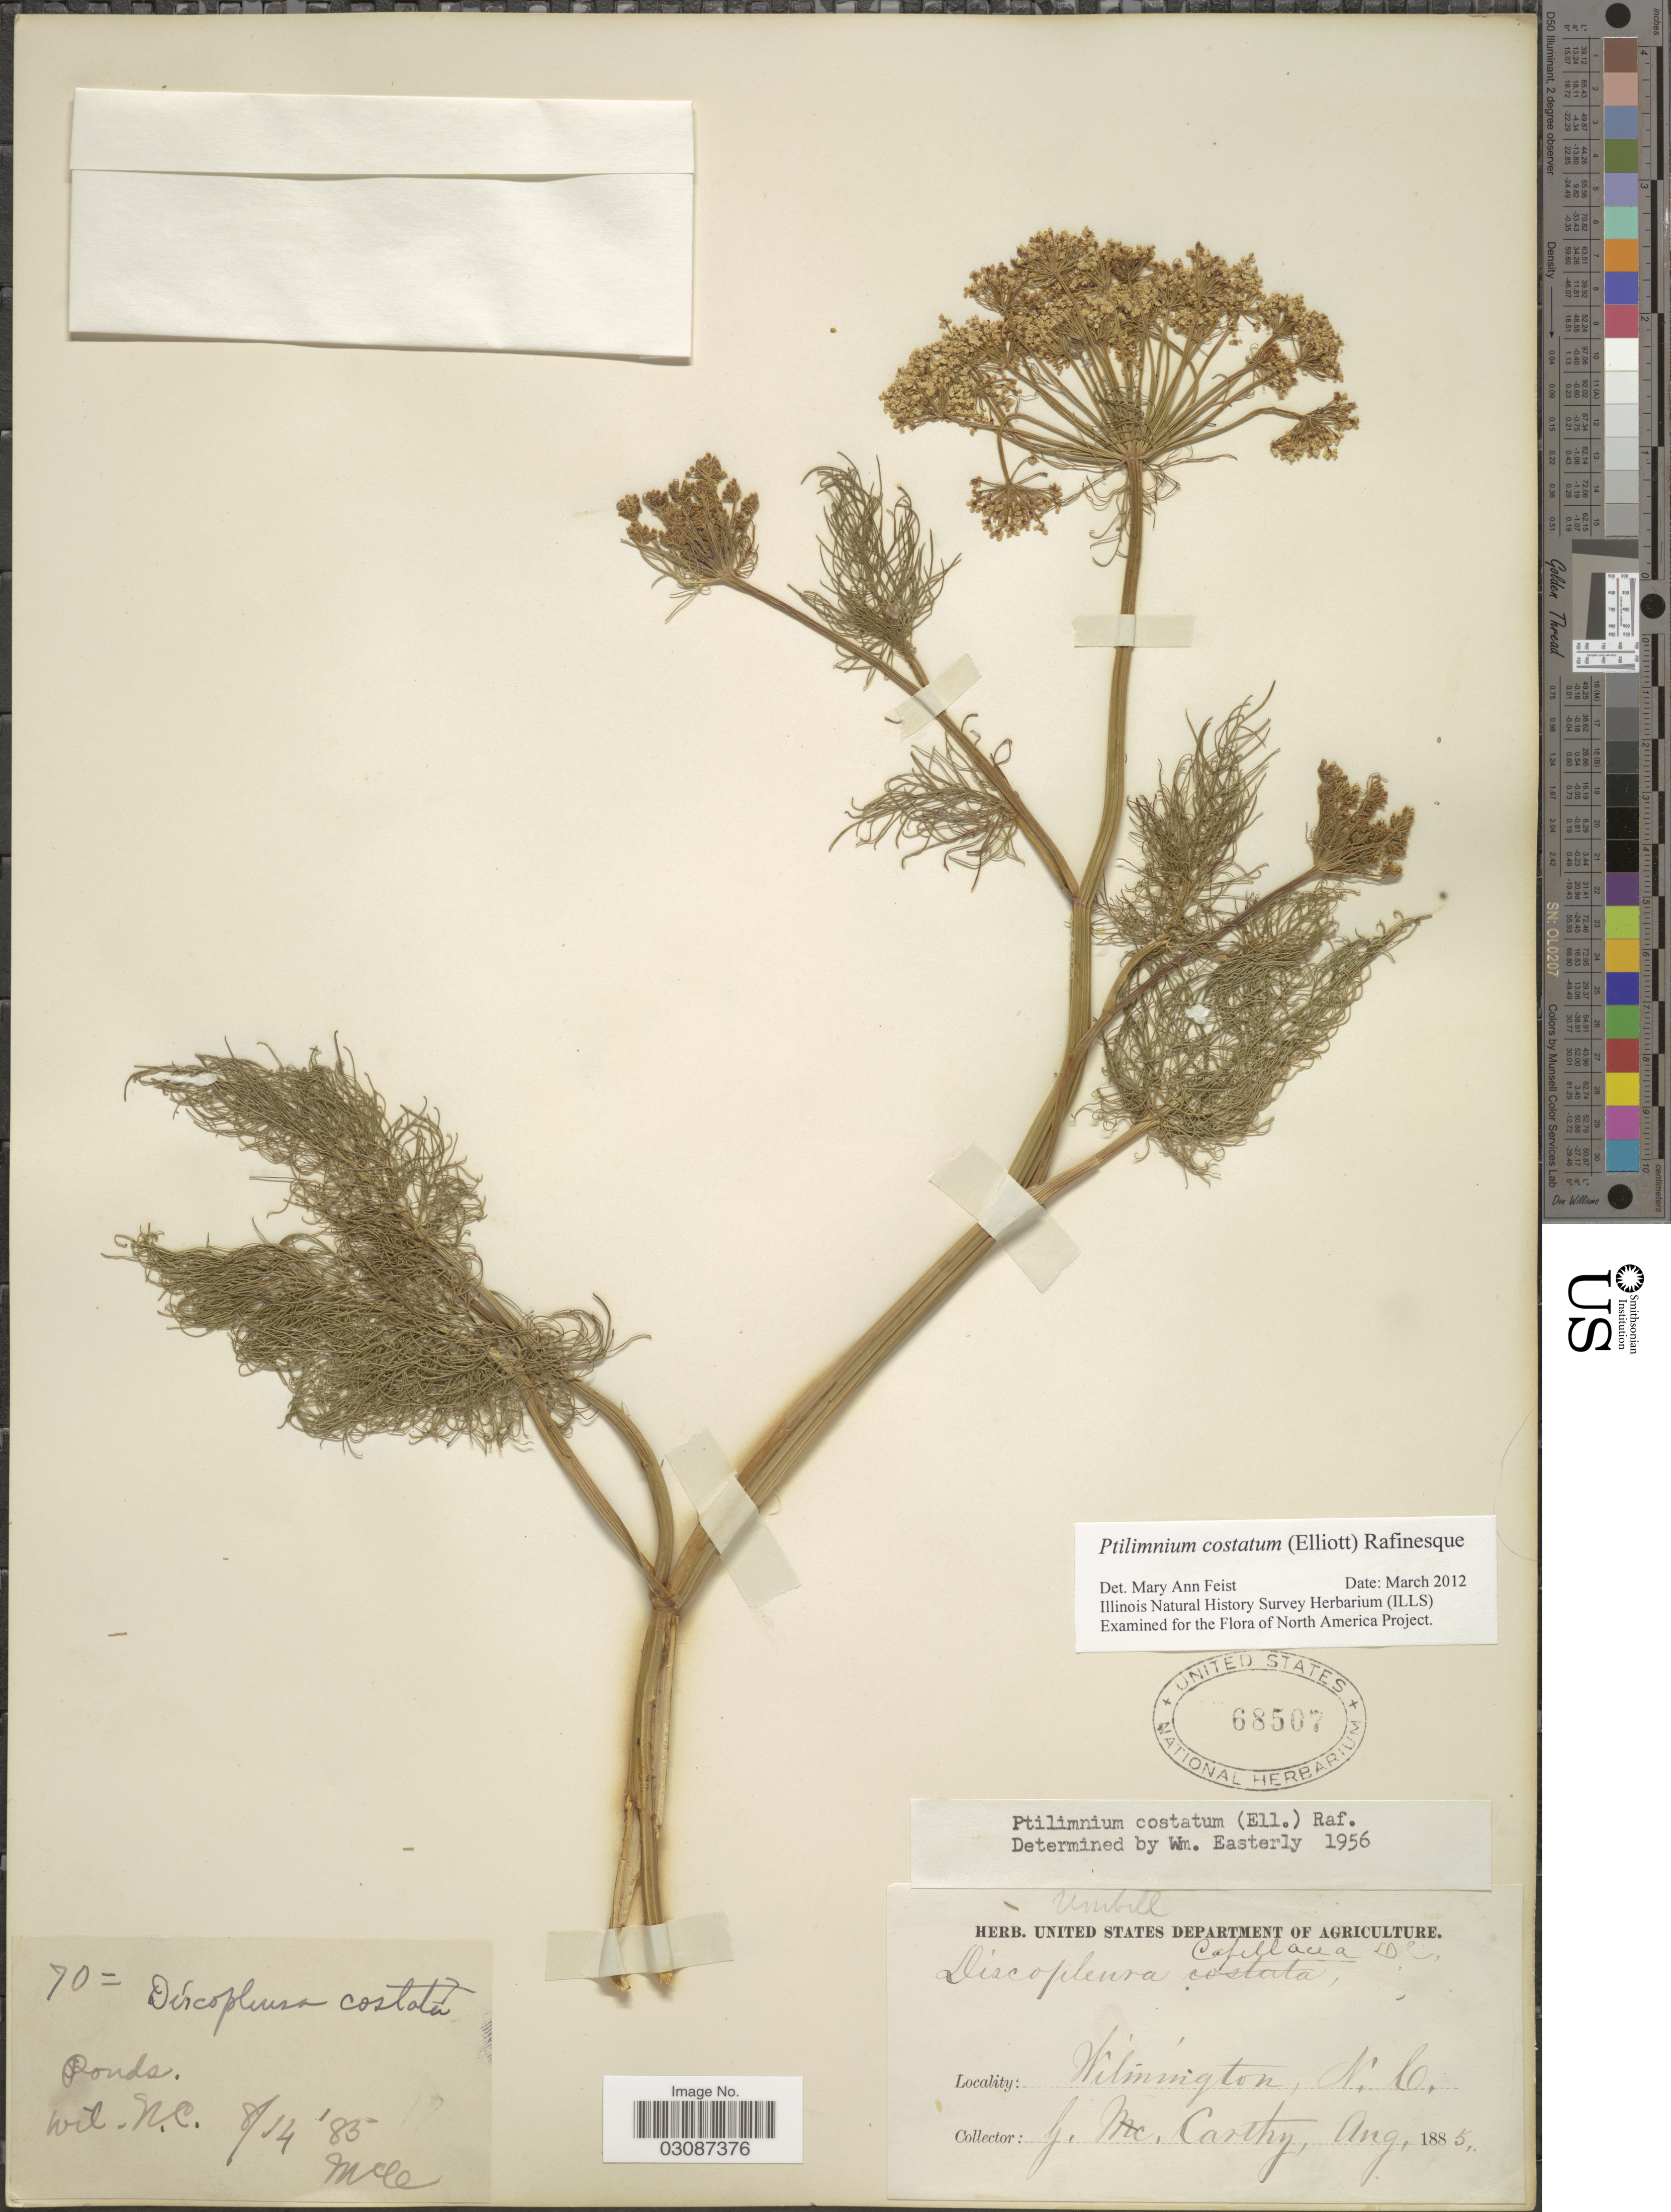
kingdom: Plantae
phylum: Tracheophyta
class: Magnoliopsida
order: Apiales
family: Apiaceae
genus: Ptilimnium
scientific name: Ptilimnium costatum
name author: (Elliott) Raf.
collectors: G. M. McCarthy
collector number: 70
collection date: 1885-08-14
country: United States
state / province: North Carolina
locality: Wilmington.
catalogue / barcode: US 68507